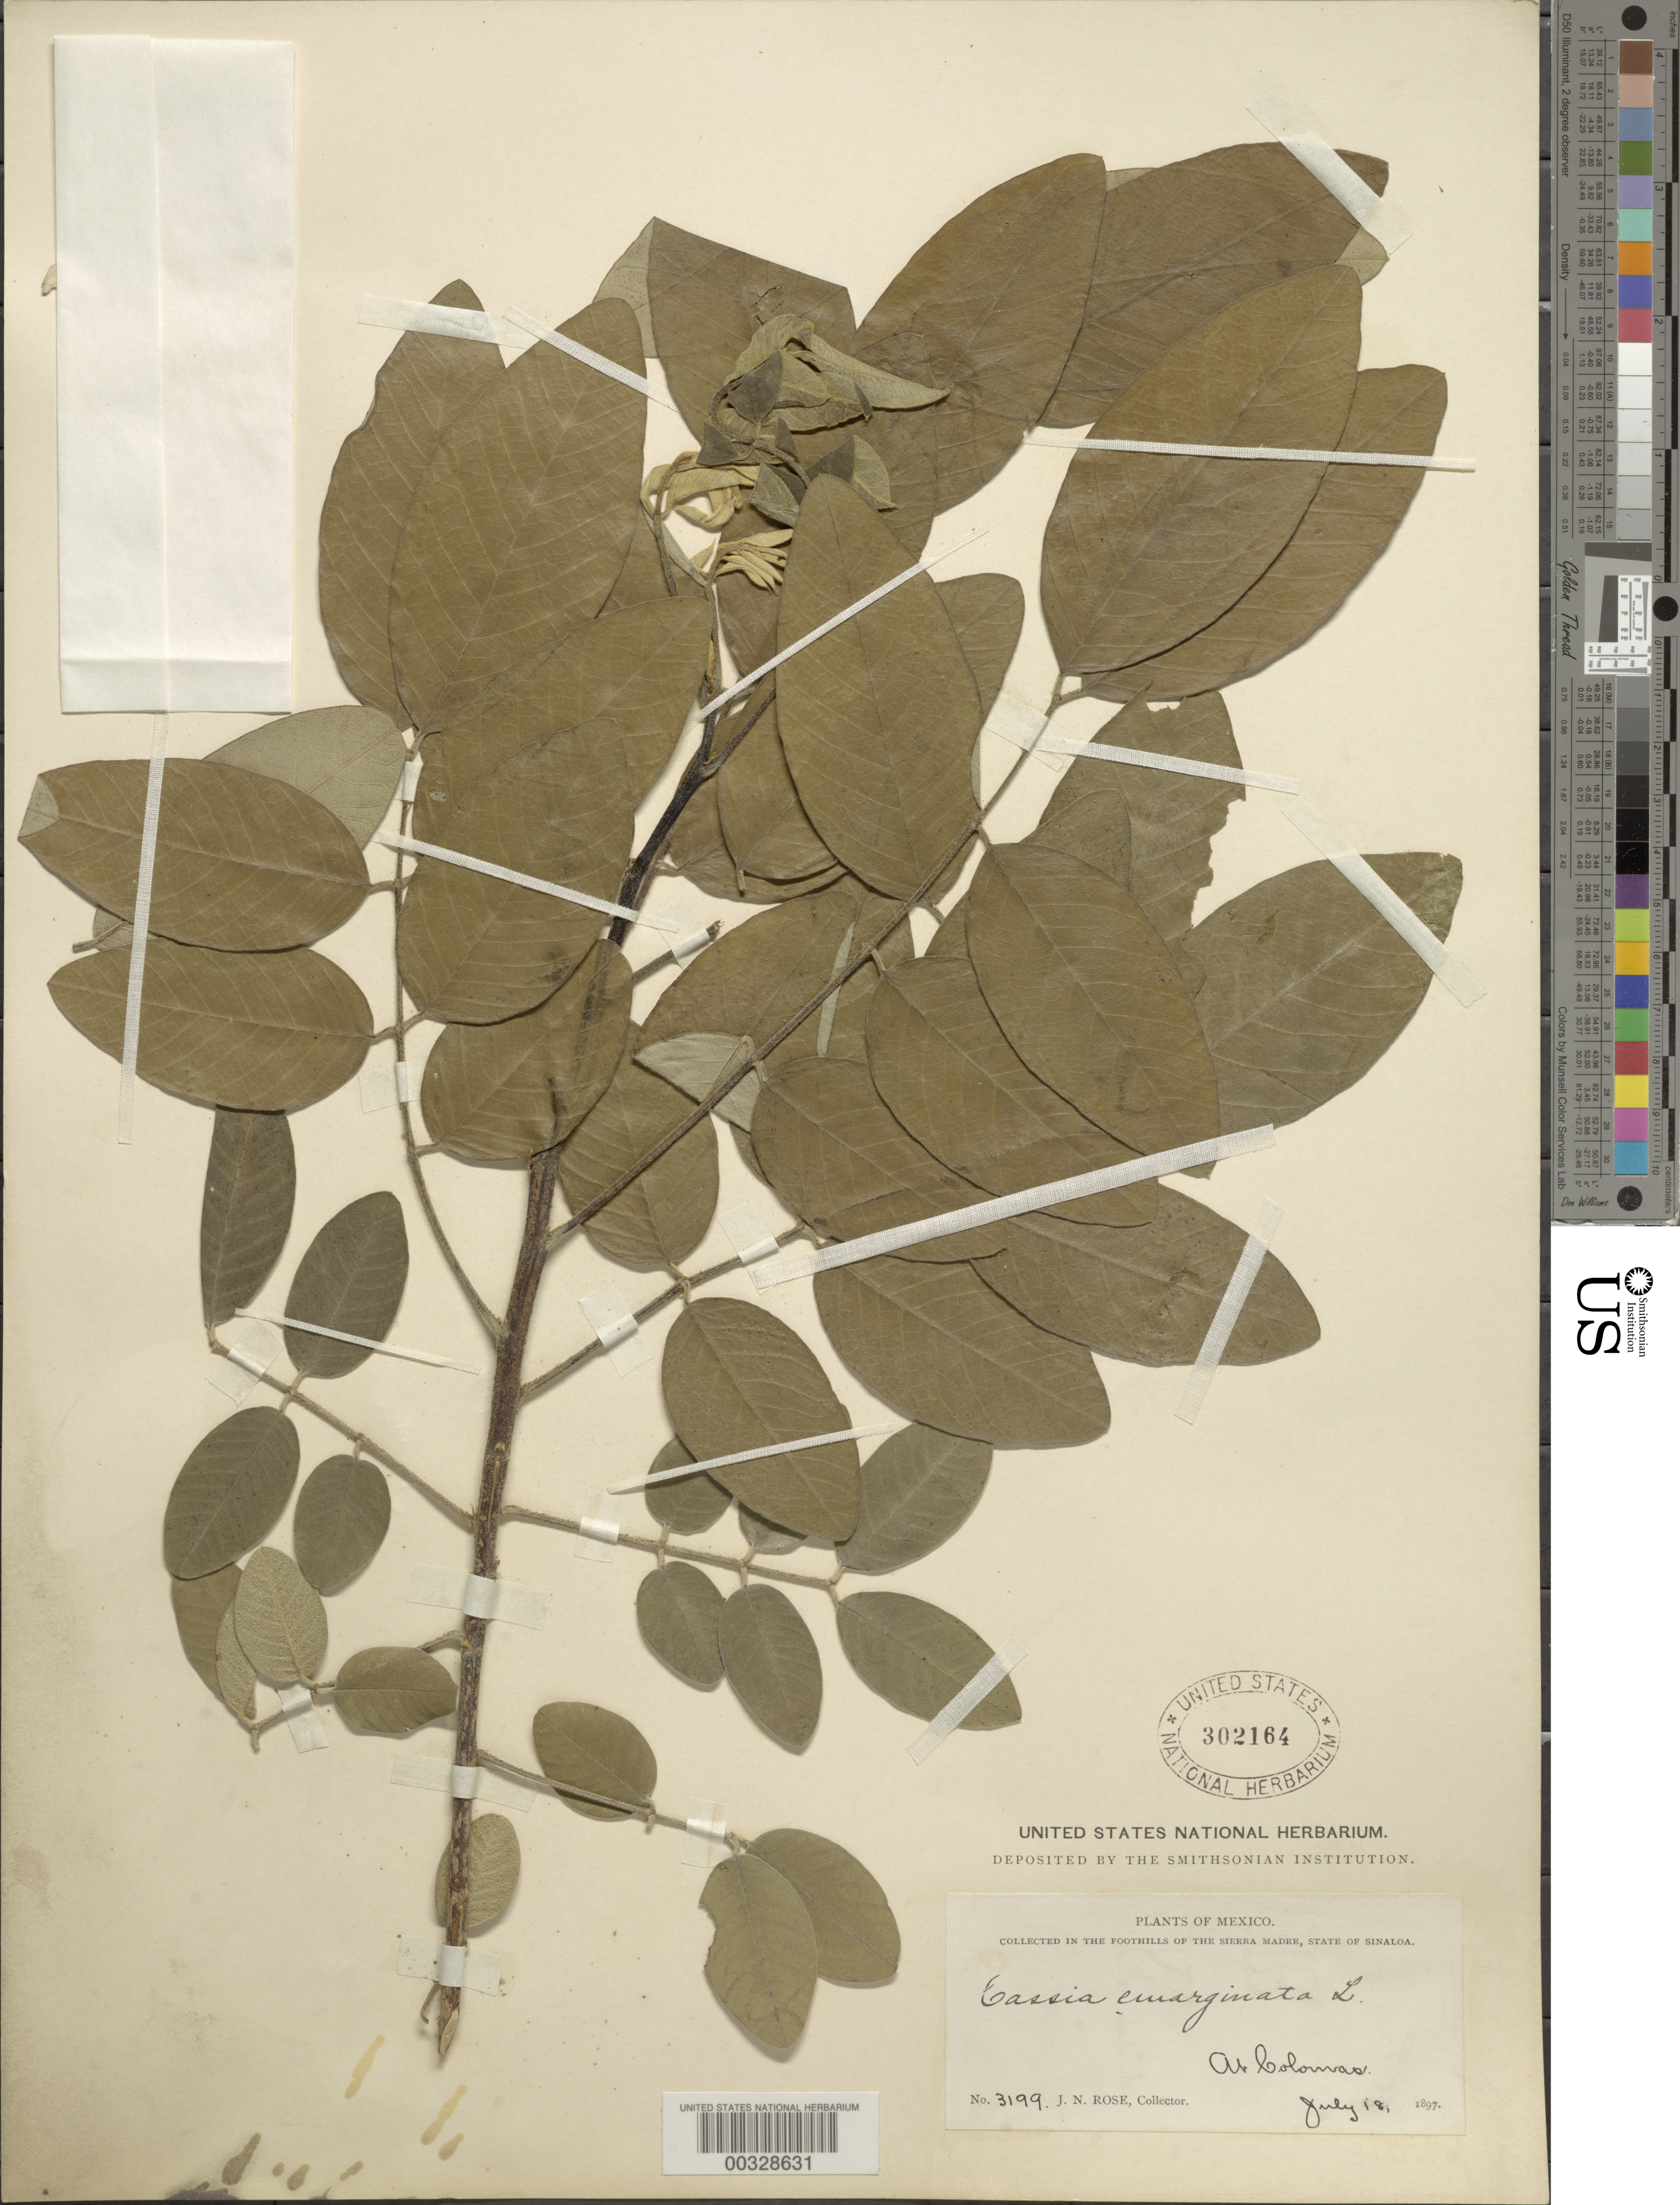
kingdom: Plantae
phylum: Tracheophyta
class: Magnoliopsida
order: Fabales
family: Fabaceae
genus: Senna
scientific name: Senna emarginata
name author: L.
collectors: J. N. Rose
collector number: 3199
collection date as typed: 18 Jul 1897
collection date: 1897-07-18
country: Mexico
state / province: Sinaloa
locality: Foot hills of Sierra Madre, at colomas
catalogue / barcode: US 302164